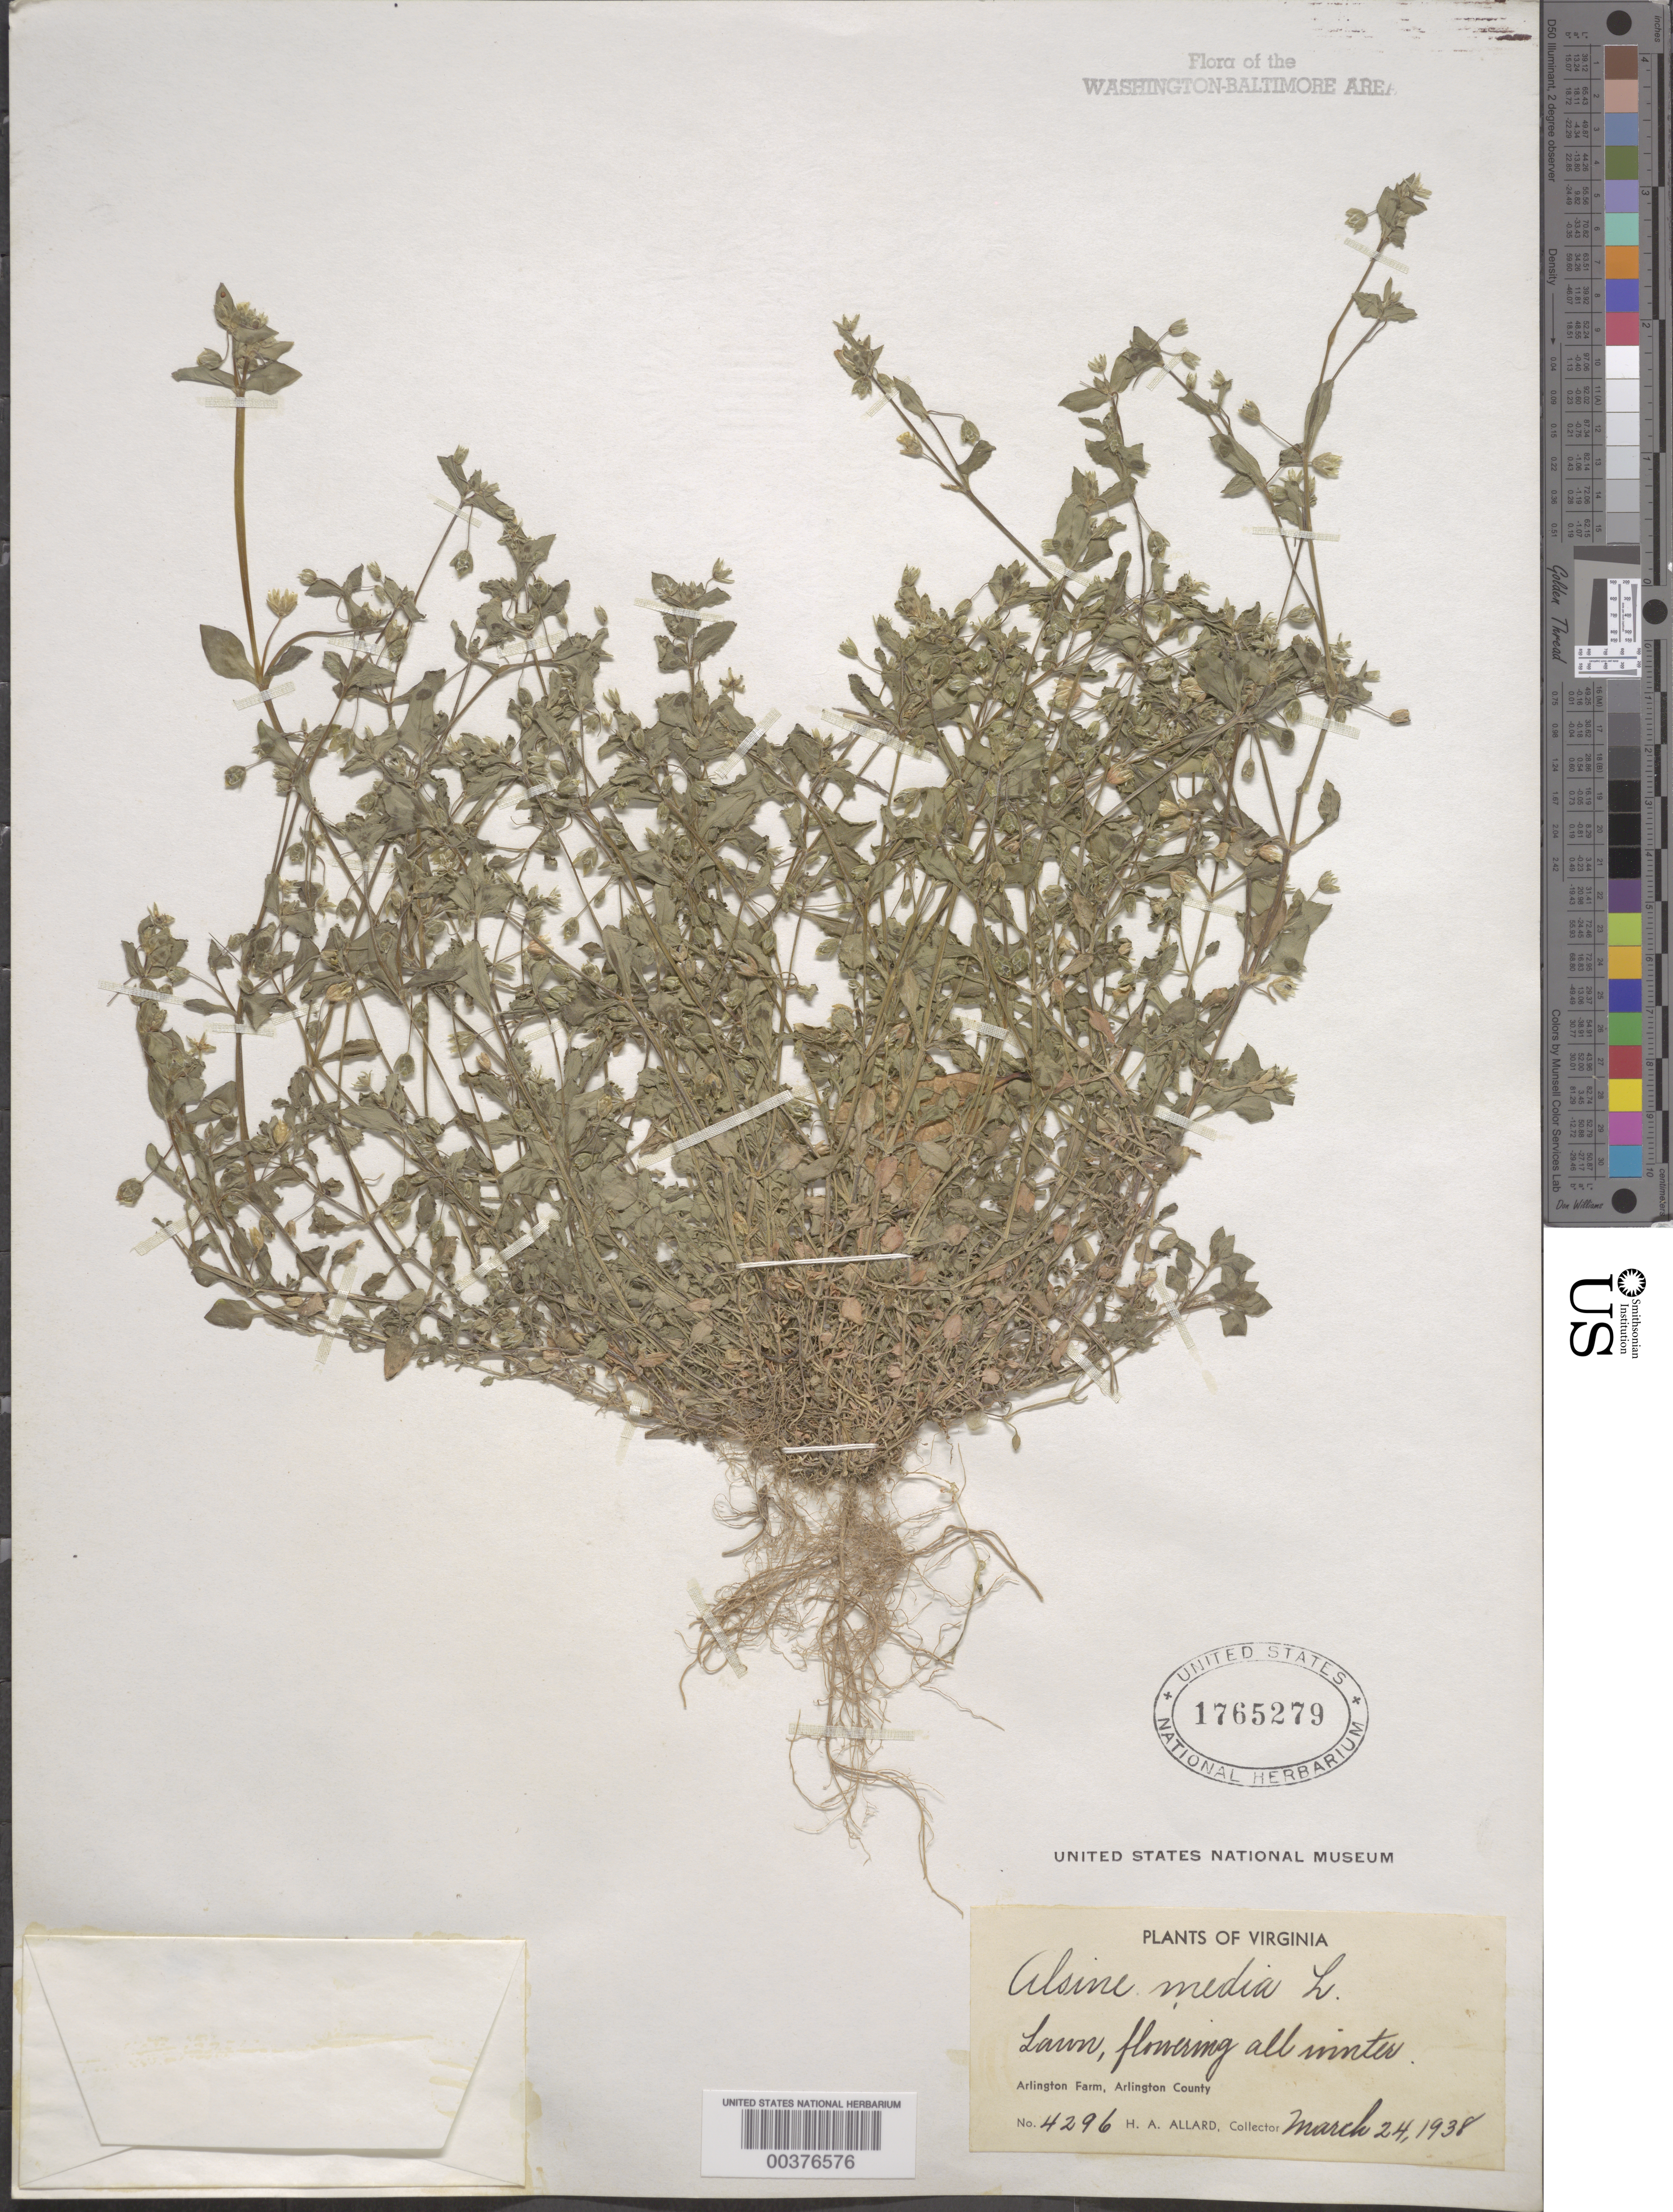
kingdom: Plantae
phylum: Tracheophyta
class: Magnoliopsida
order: Caryophyllales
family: Caryophyllaceae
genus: Stellaria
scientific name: Stellaria media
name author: (L.) Vill.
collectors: H. A. Allard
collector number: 4296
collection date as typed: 24 Mar 1938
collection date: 1938-03-24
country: United States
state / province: Virginia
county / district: Arlington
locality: Arlington Farm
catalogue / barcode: US 1765279